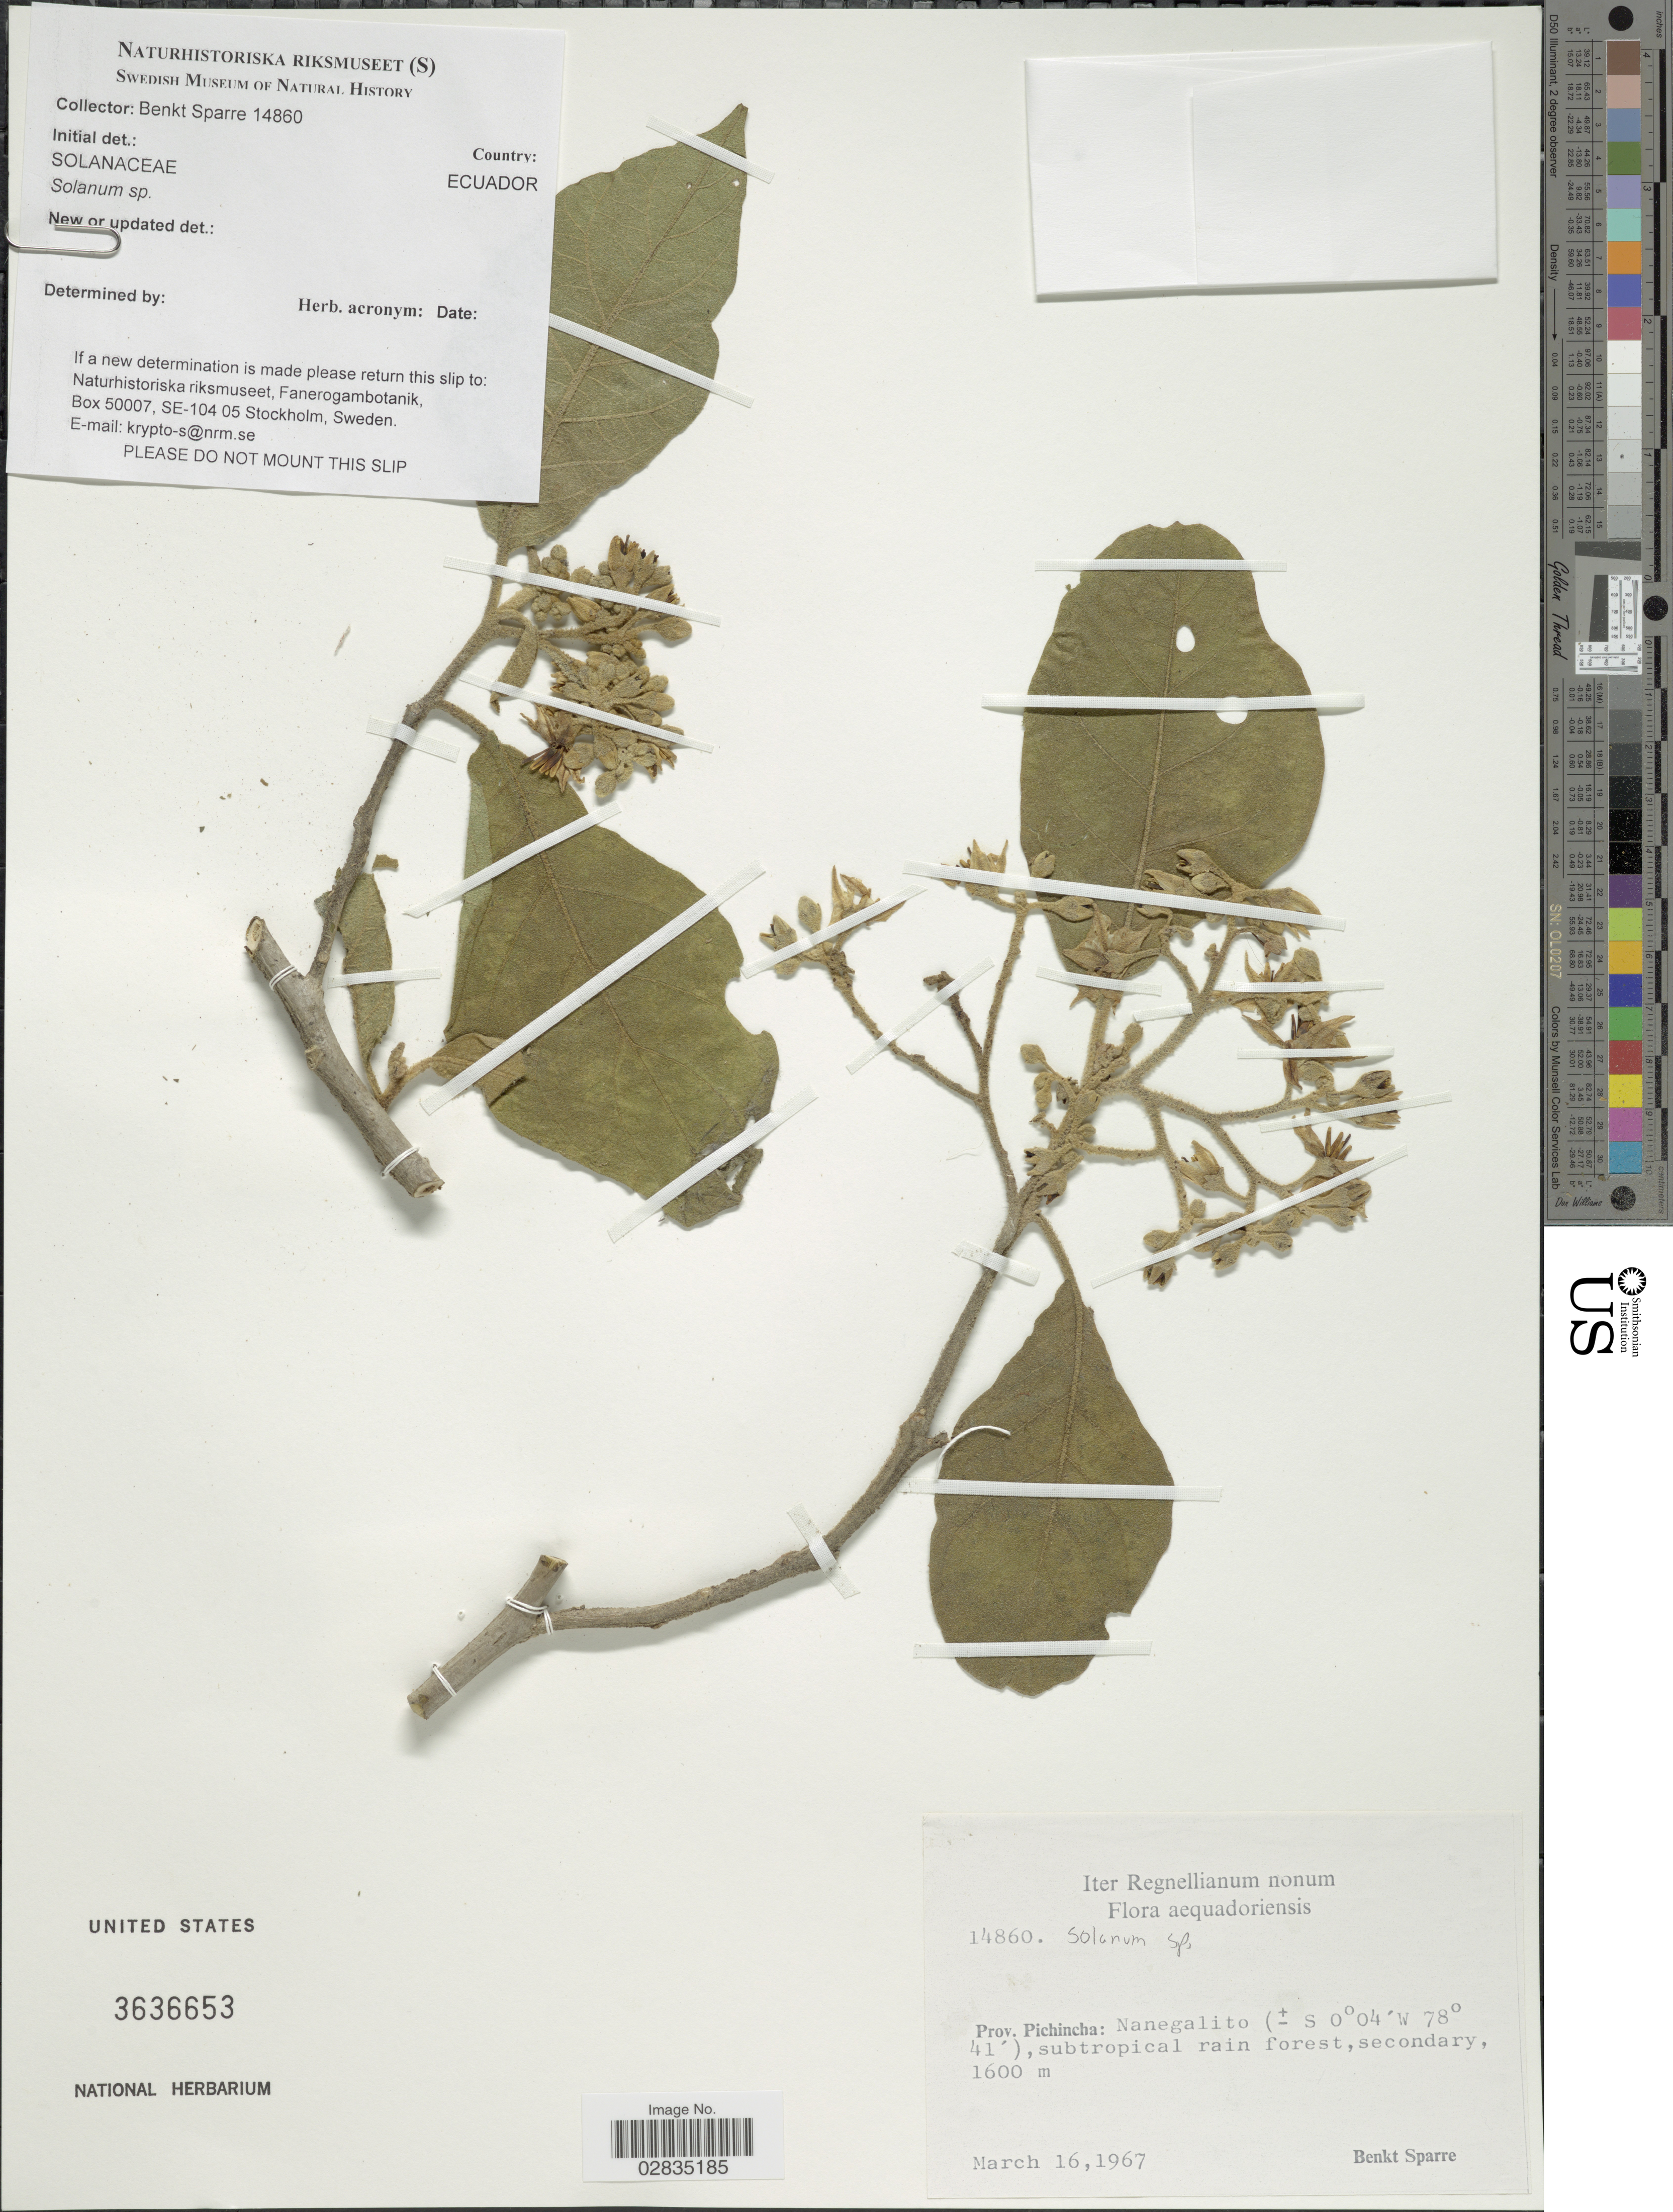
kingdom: Plantae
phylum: Tracheophyta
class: Magnoliopsida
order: Solanales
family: Solanaceae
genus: Solanum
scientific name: Solanum sp.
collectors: B. Sparre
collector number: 14860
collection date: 1967-03-16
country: Ecuador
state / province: Pichincha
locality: Nanegalito.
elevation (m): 1600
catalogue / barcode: US 3636653